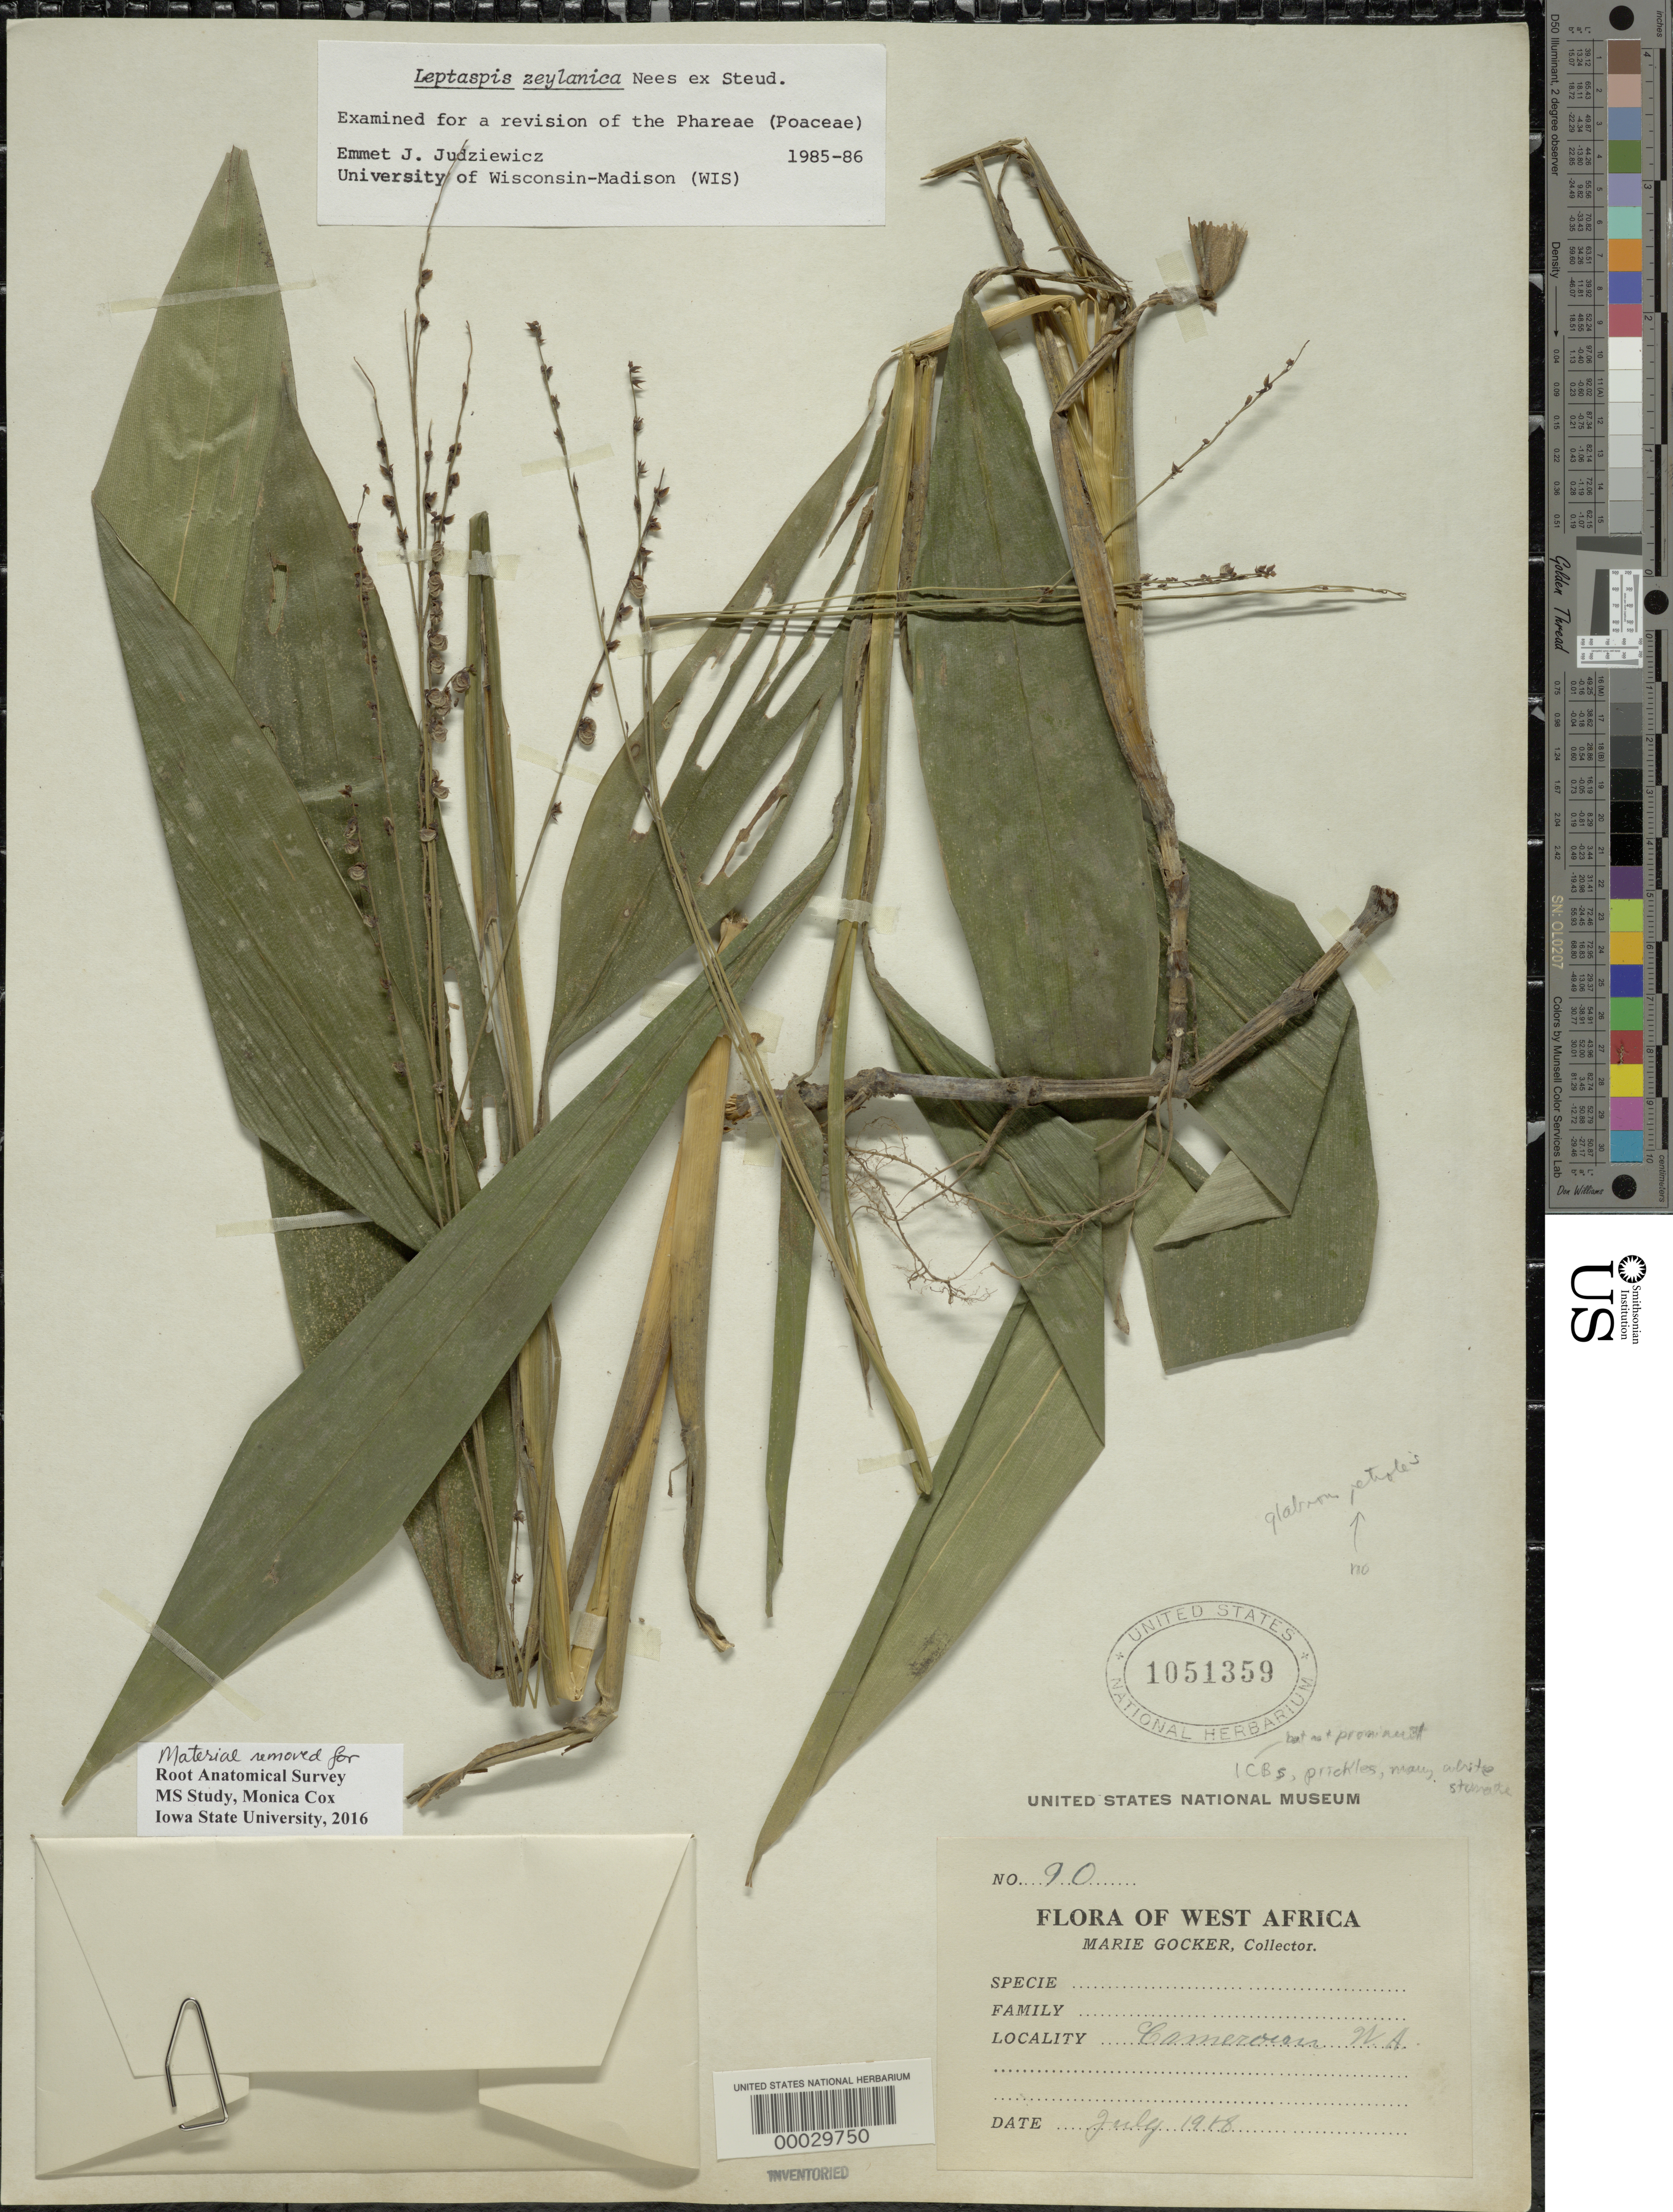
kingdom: Plantae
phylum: Tracheophyta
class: Liliopsida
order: Poales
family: Poaceae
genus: Leptaspis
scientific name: Leptaspis zeylanica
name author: Nees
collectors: M. Gocker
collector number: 90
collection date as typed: Jul 1918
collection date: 1918-07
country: Cameroon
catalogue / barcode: US 1051359